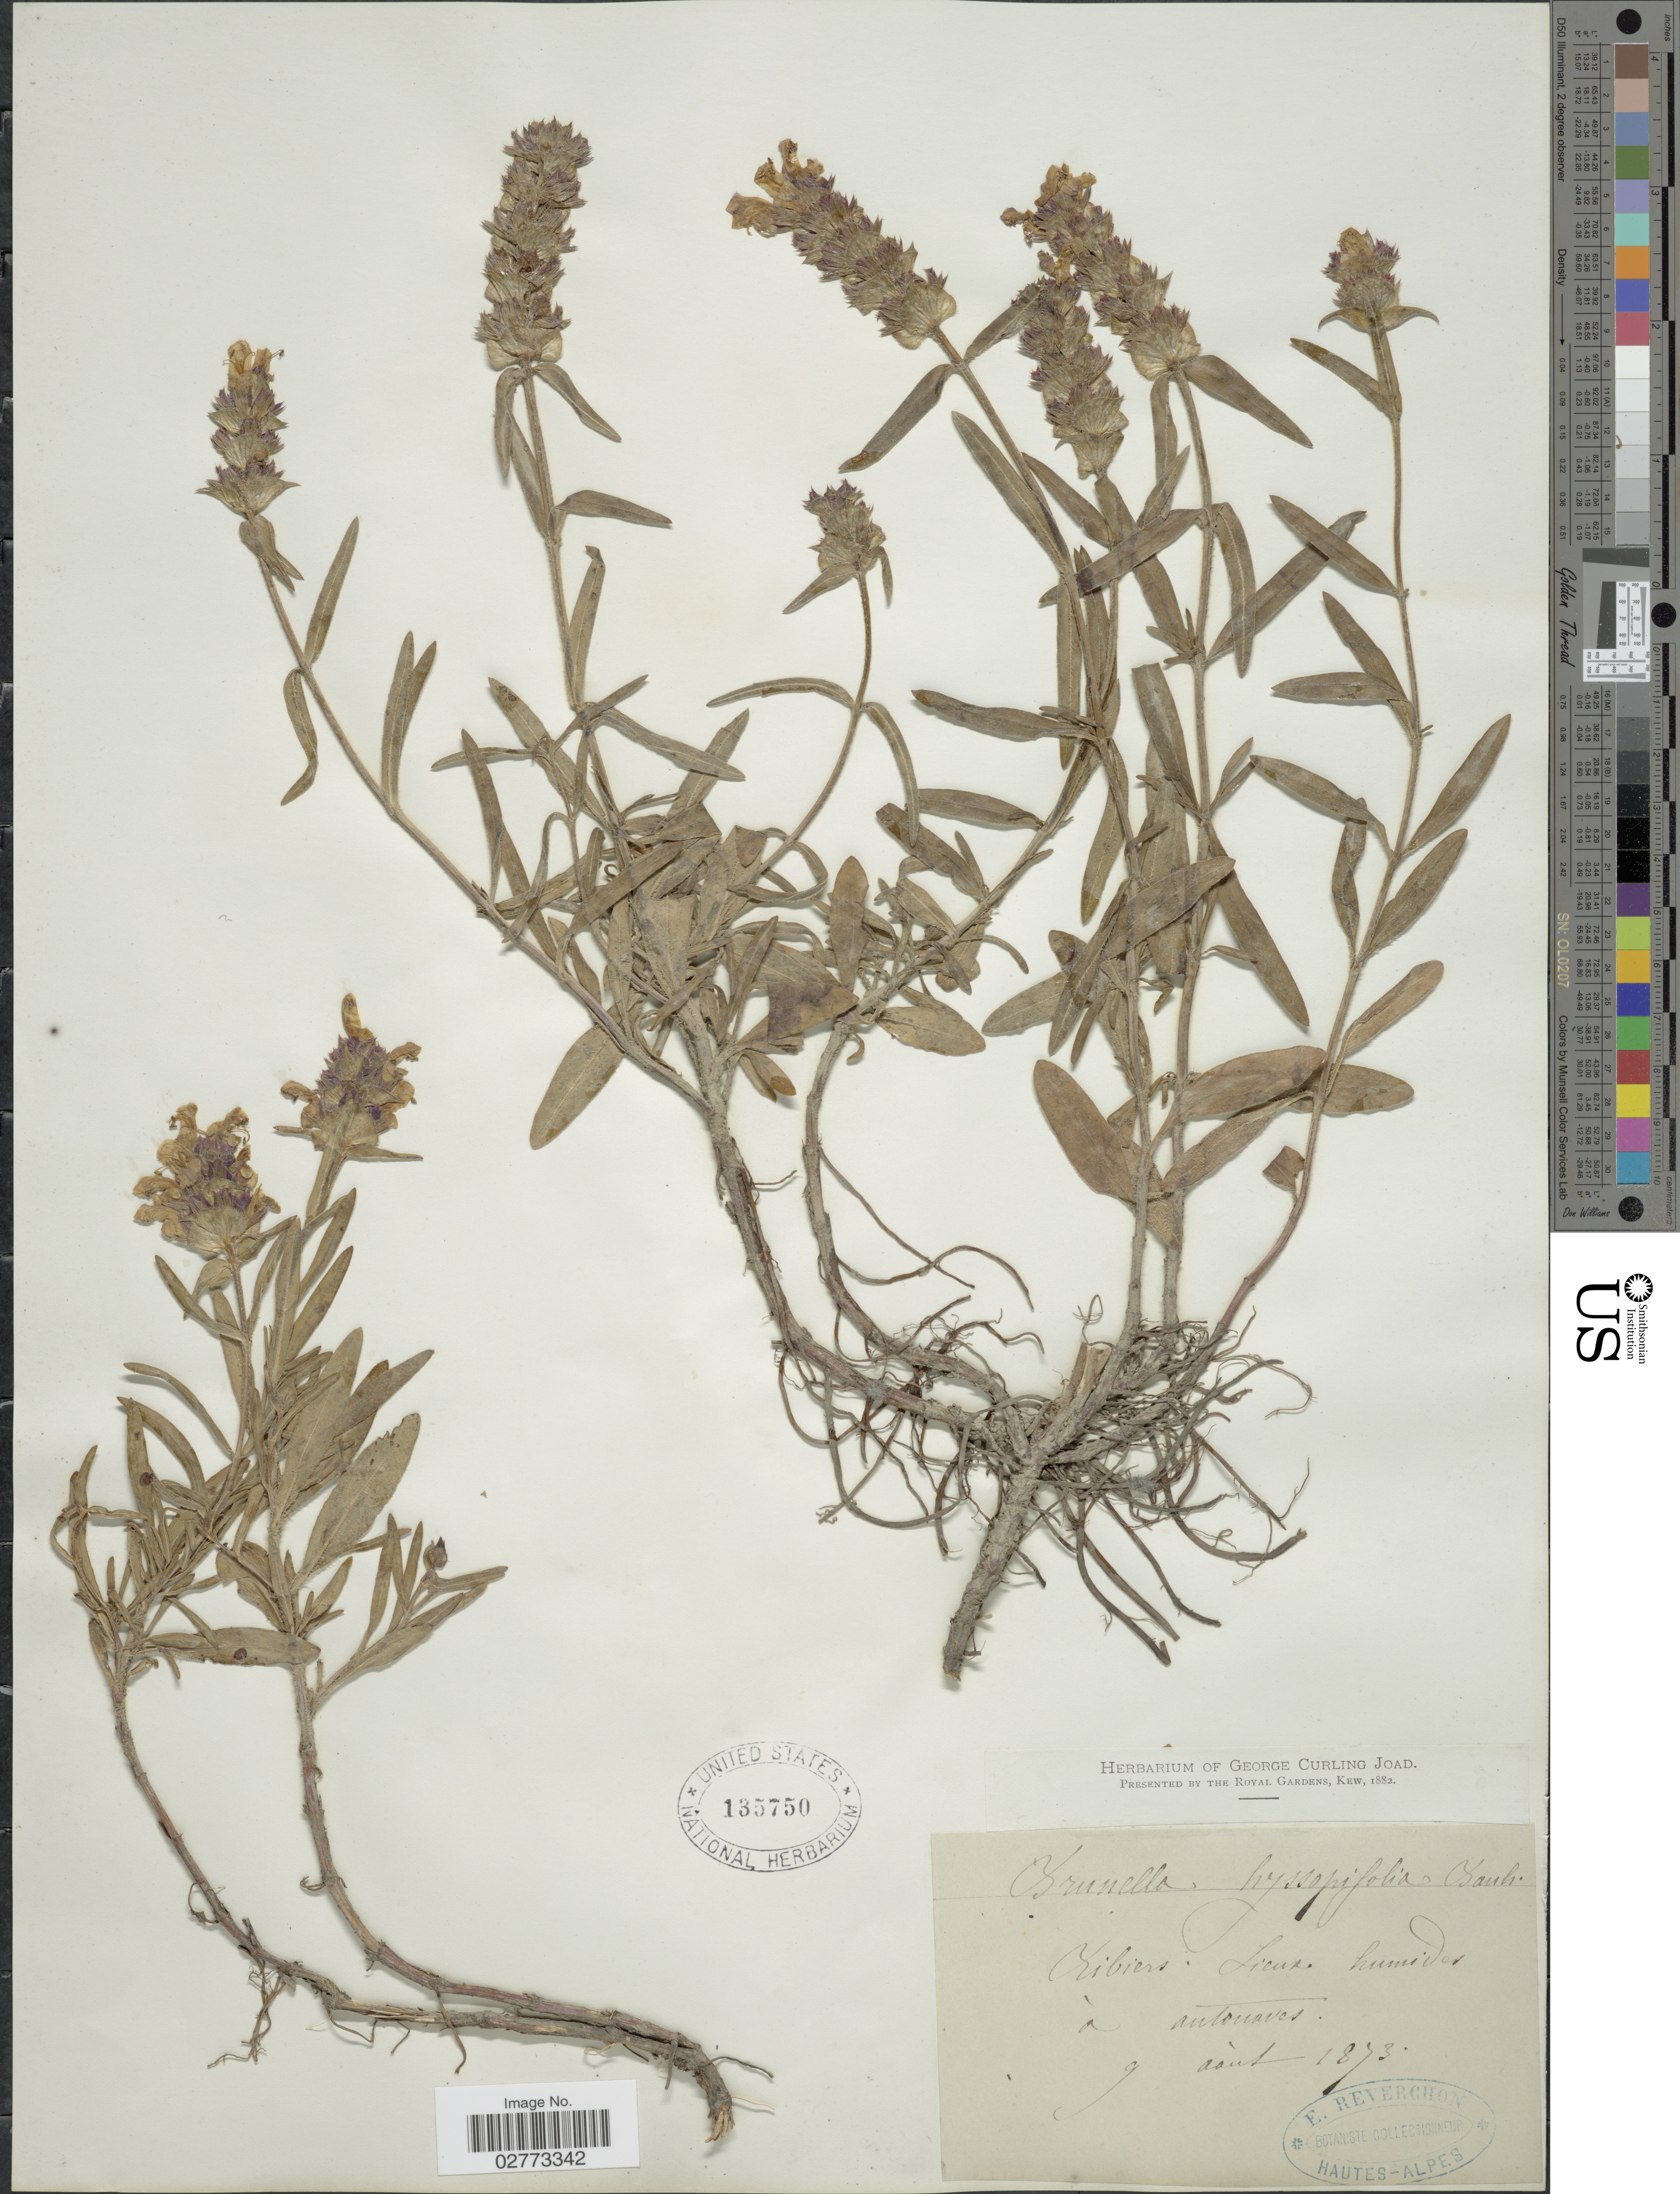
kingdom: Plantae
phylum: Tracheophyta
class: Magnoliopsida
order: Lamiales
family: Lamiaceae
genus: Prunella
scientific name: Prunella hyssopifolia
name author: L.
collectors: E. Reverchon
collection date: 1873-08-09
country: France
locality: Lieux humides a Antonaves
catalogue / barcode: US 135750